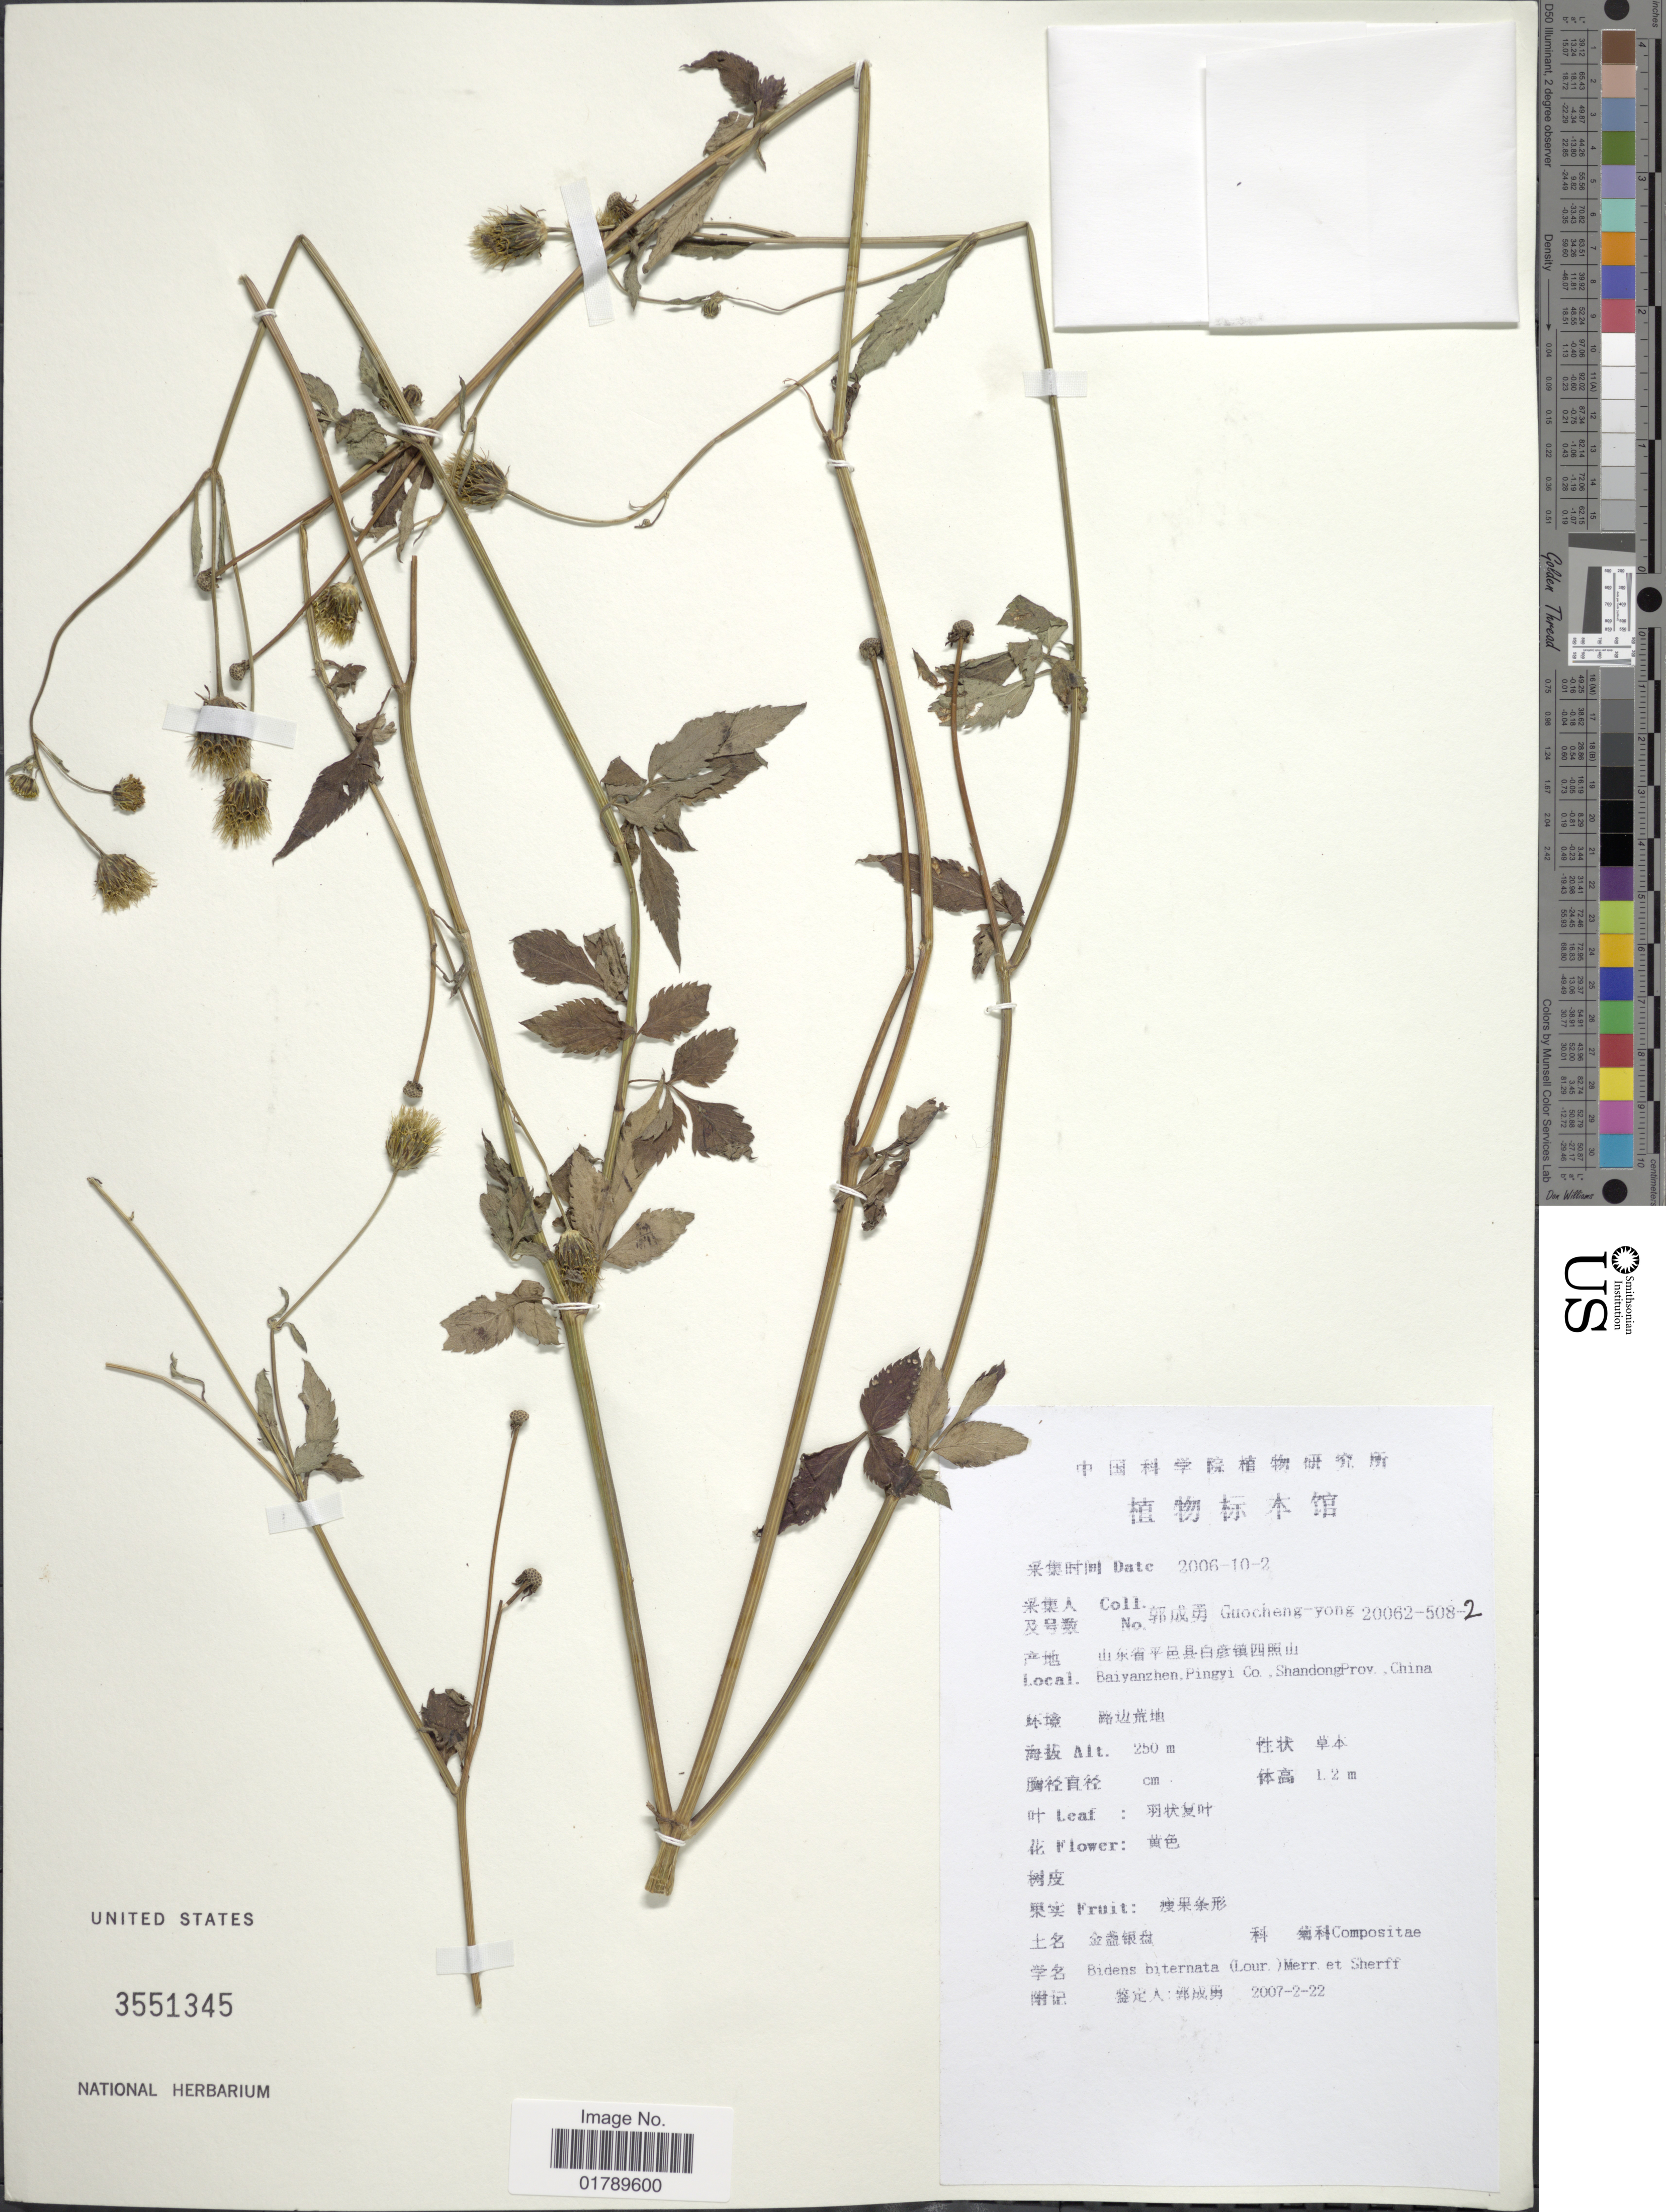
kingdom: Plantae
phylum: Tracheophyta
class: Magnoliopsida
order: Asterales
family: Asteraceae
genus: Bidens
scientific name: Bidens bipinnata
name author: L.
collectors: Guo cheng-yong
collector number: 20062-508-2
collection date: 2006-10-02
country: China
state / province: Shandong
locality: Baiyanzhen, Pingyi Co., Shandong Prov., China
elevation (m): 250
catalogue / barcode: US 3551345